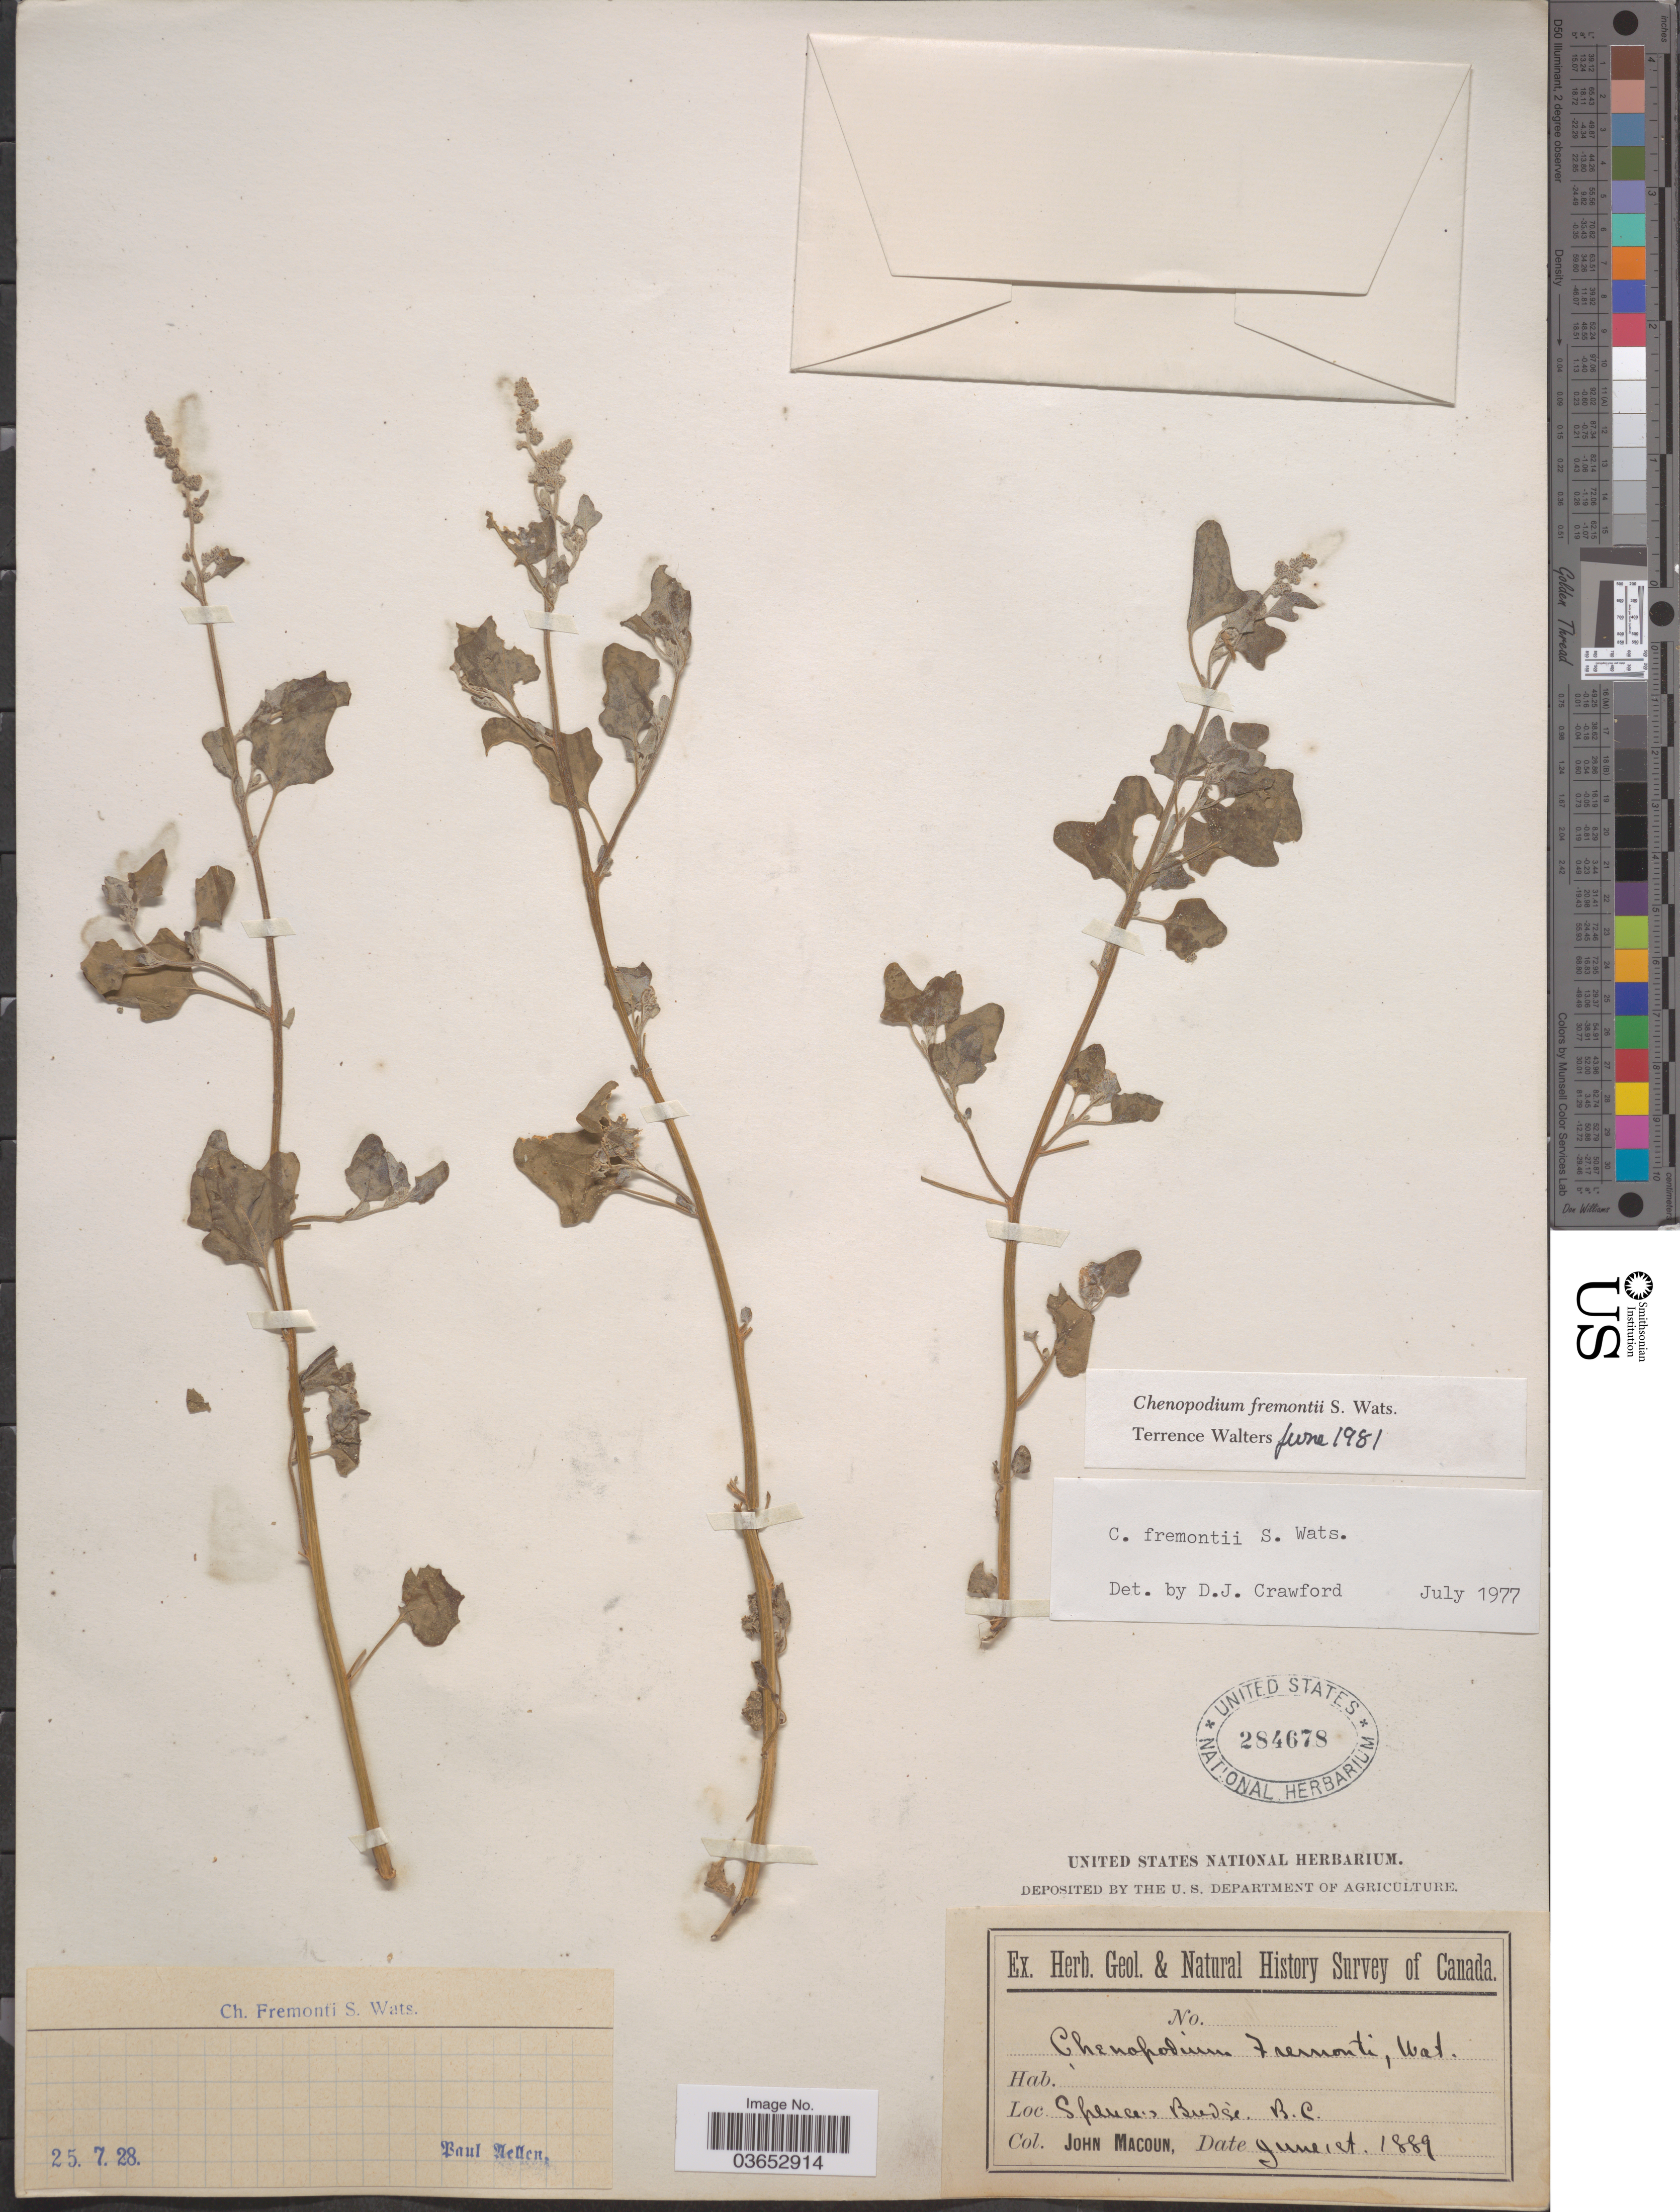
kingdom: Plantae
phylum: Tracheophyta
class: Magnoliopsida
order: Caryophyllales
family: Amaranthaceae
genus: Chenopodium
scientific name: Chenopodium fremontii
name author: S. Watson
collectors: J. Macoun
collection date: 1889-06-01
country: Canada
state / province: British Columbia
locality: Spence's Bridge.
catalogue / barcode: US 284678